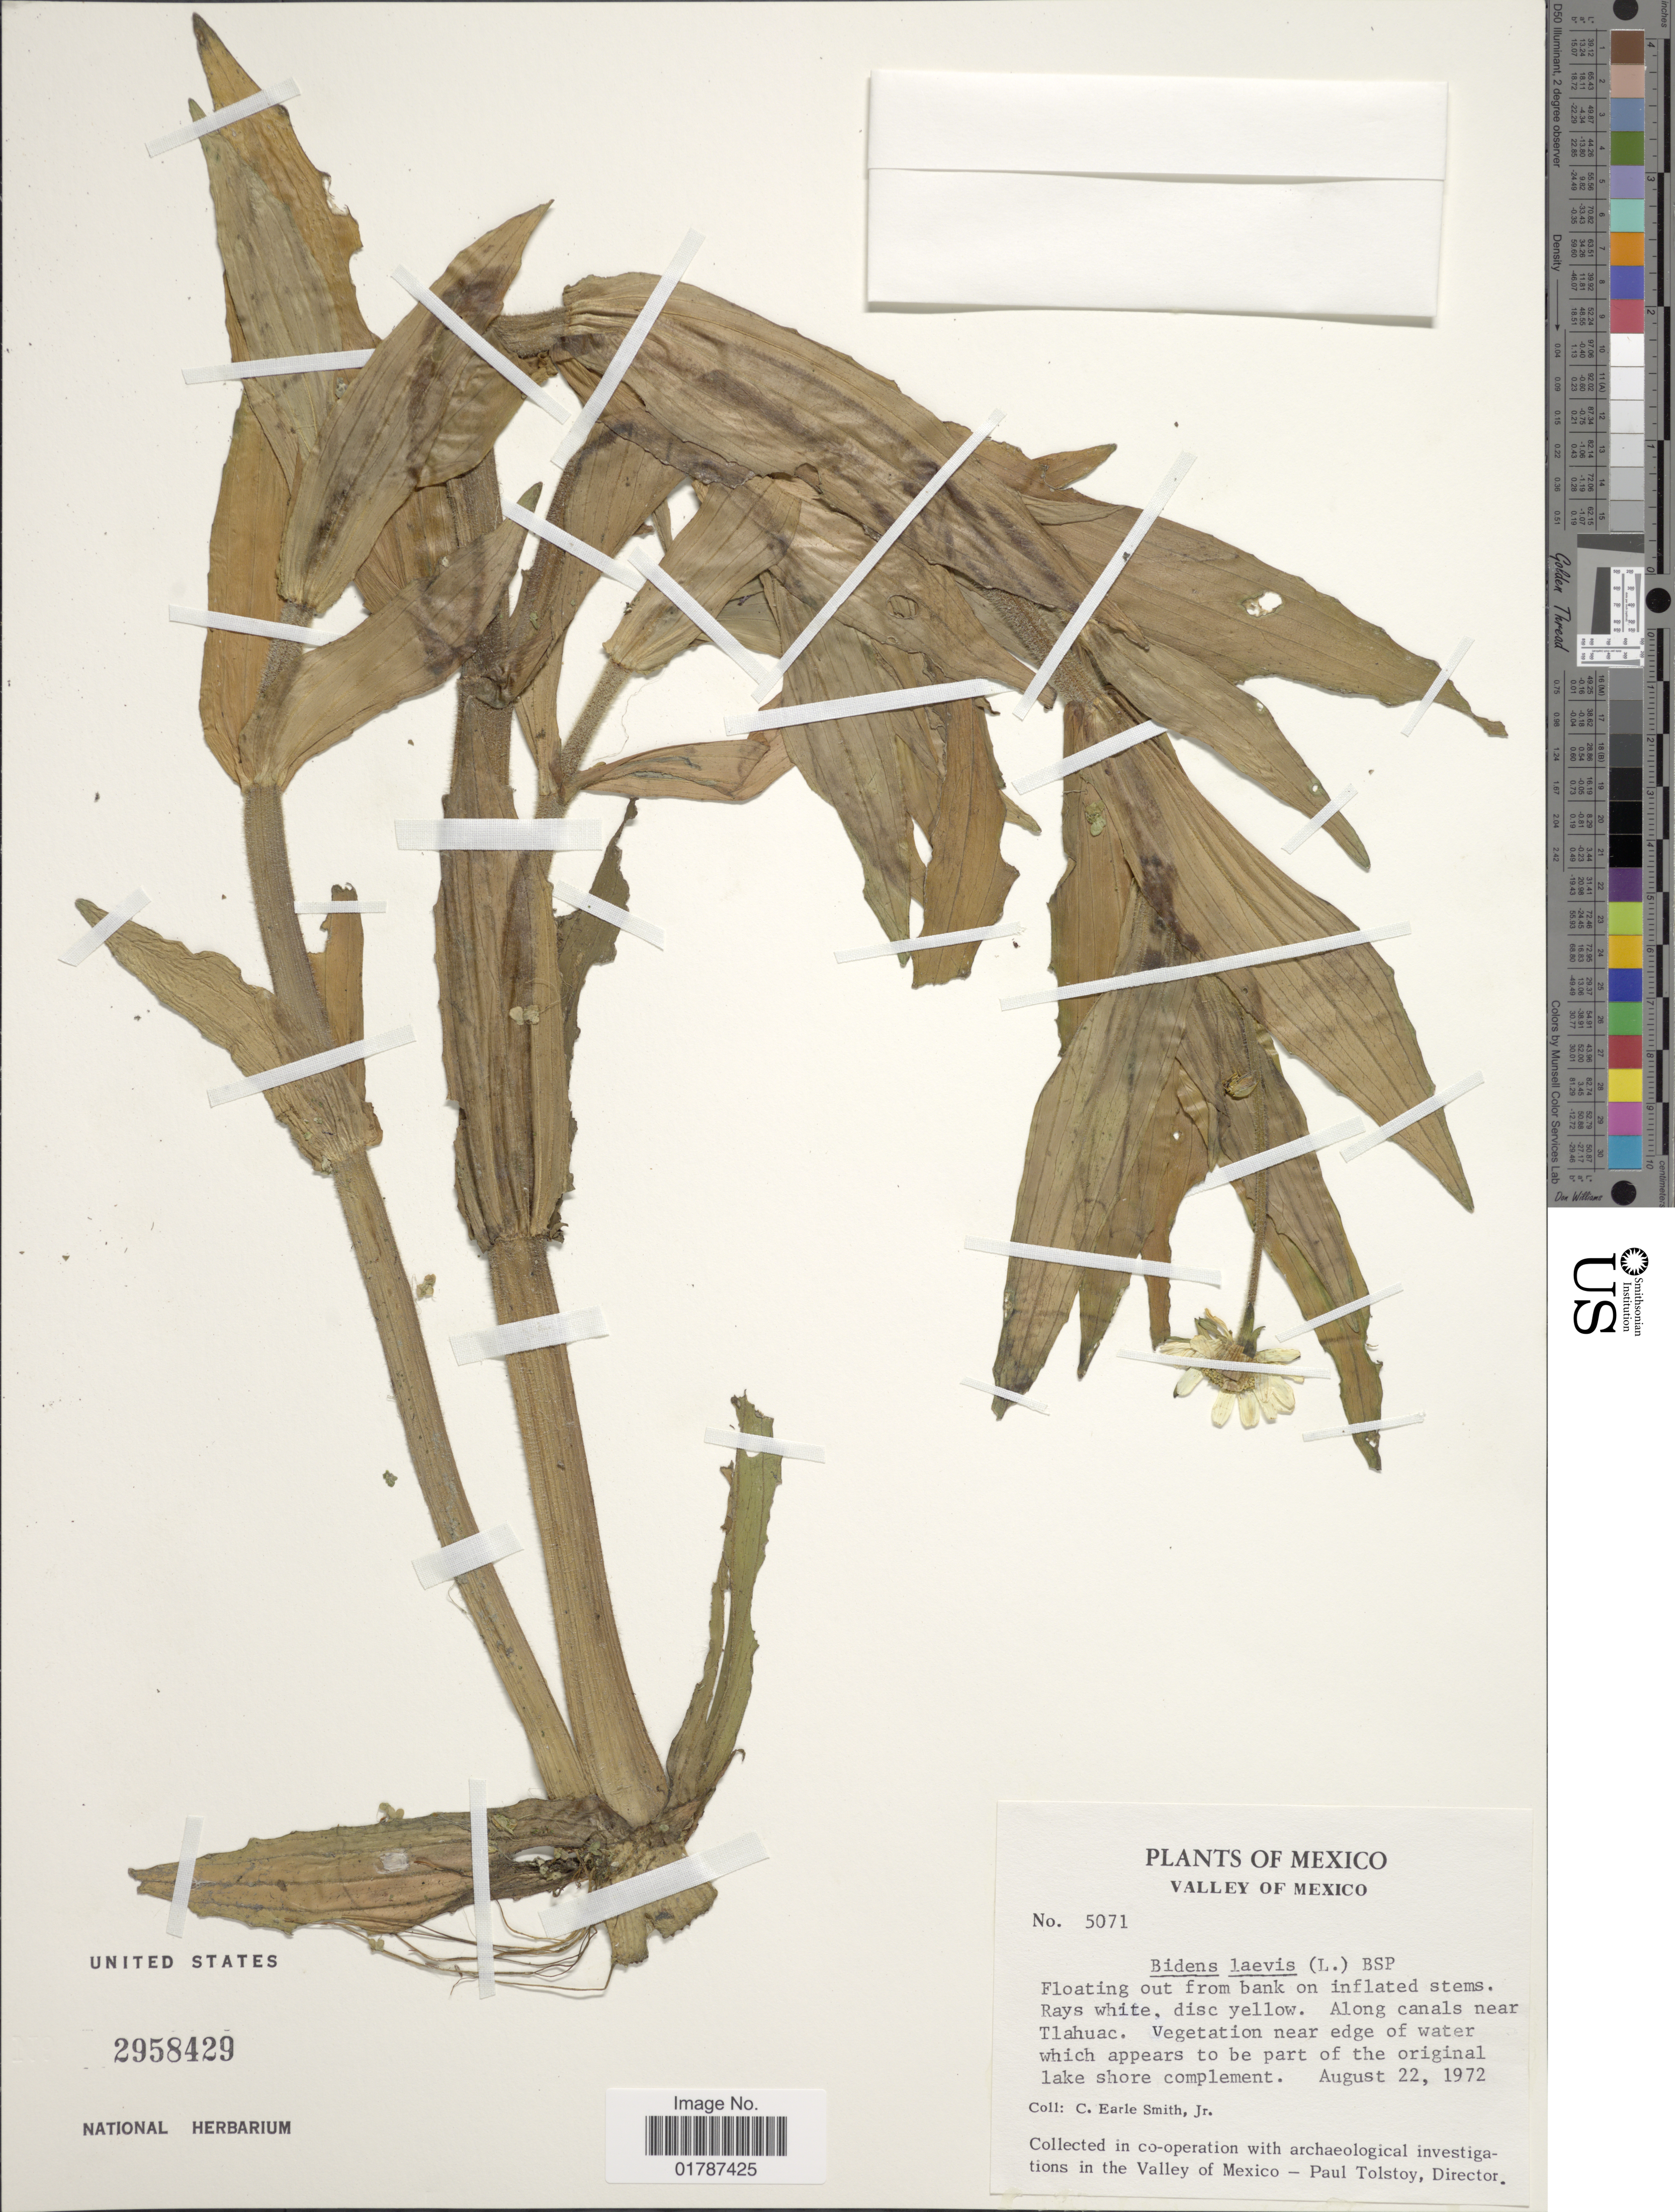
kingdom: Plantae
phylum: Tracheophyta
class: Magnoliopsida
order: Asterales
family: Asteraceae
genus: Bidens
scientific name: Bidens laevis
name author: (L.) Britton, Stearns & Poggenb.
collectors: C. E. Smith Jr.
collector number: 5071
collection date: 1972-08-22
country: Mexico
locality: Valley of Mexico, Along canals near Tlahuac, Vegetation near edge of water which appears to be part of the original lake shore complement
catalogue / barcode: US 2958429